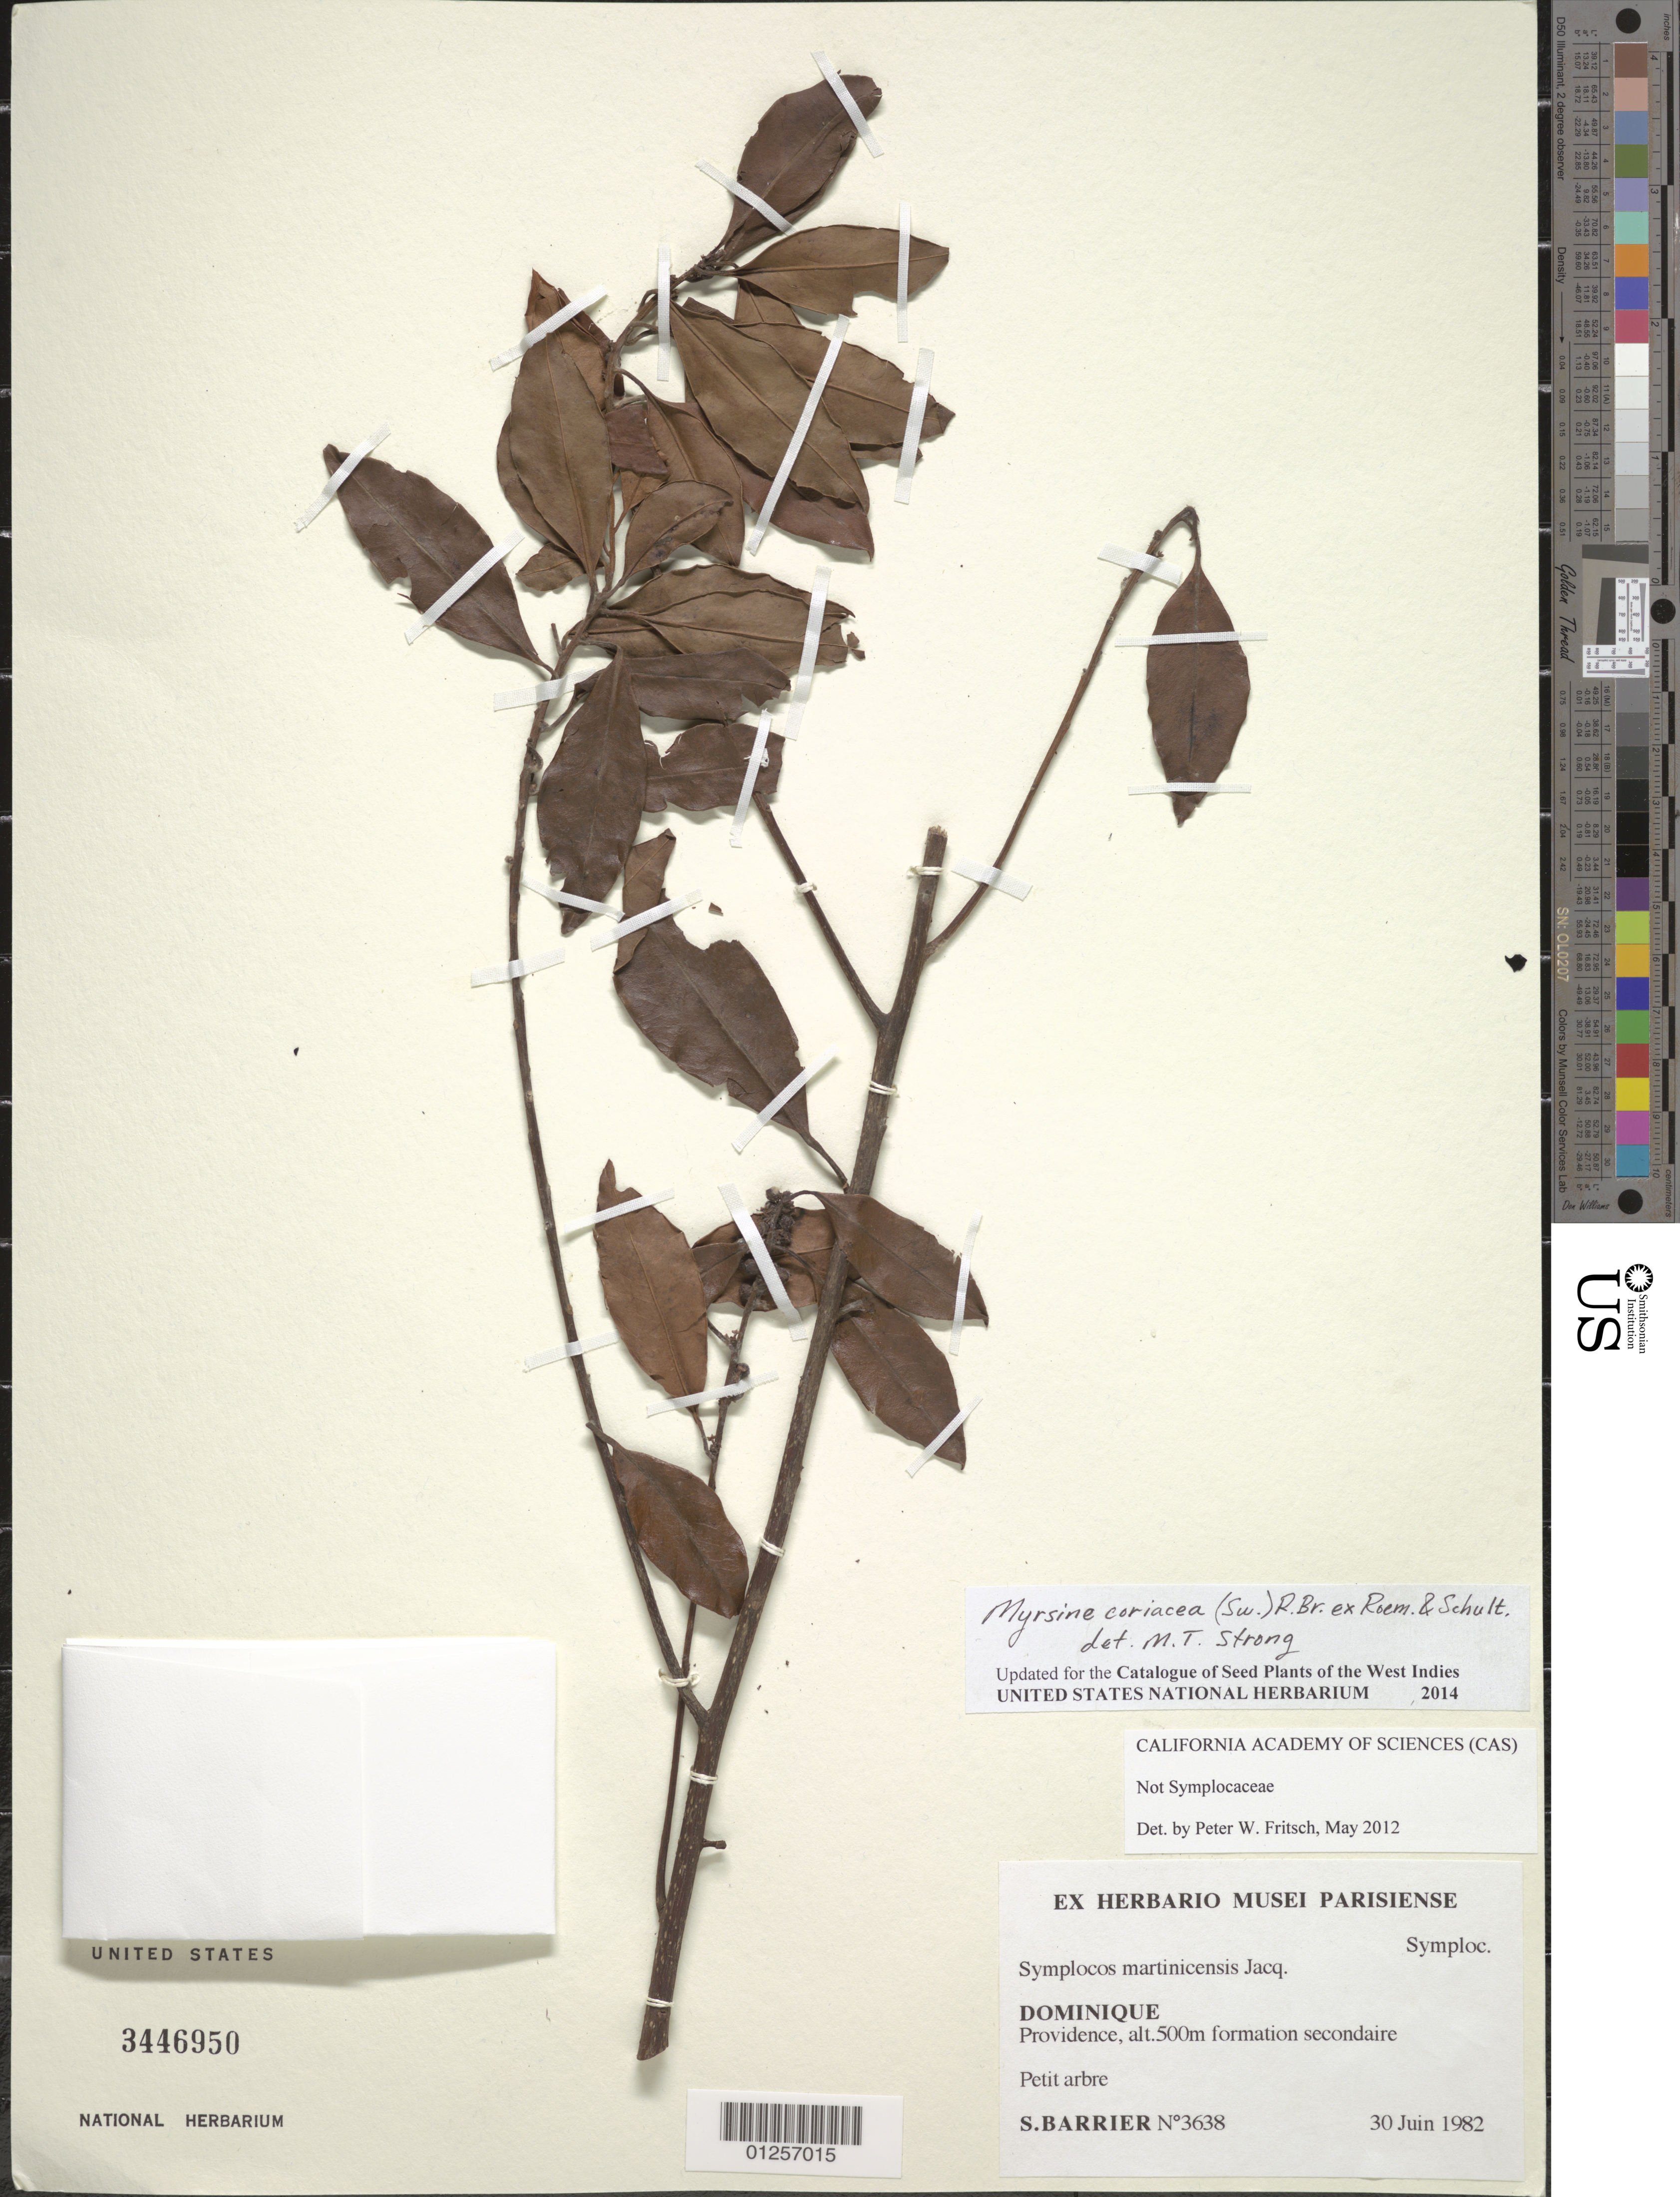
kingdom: Plantae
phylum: Tracheophyta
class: Magnoliopsida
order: Ericales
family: Primulaceae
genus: Myrsine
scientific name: Myrsine coriacea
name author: (Sw.) R. Br. ex Roem. & Schult.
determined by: Strong, M. T., (US), Smithsonian Institution - National Museum of Natural History (UNITED STATES)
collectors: S. Barrier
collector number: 3638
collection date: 1982-06-30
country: Dominica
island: Dominica I.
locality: Providence.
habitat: Formation secondaire.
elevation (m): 500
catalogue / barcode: US 3446950